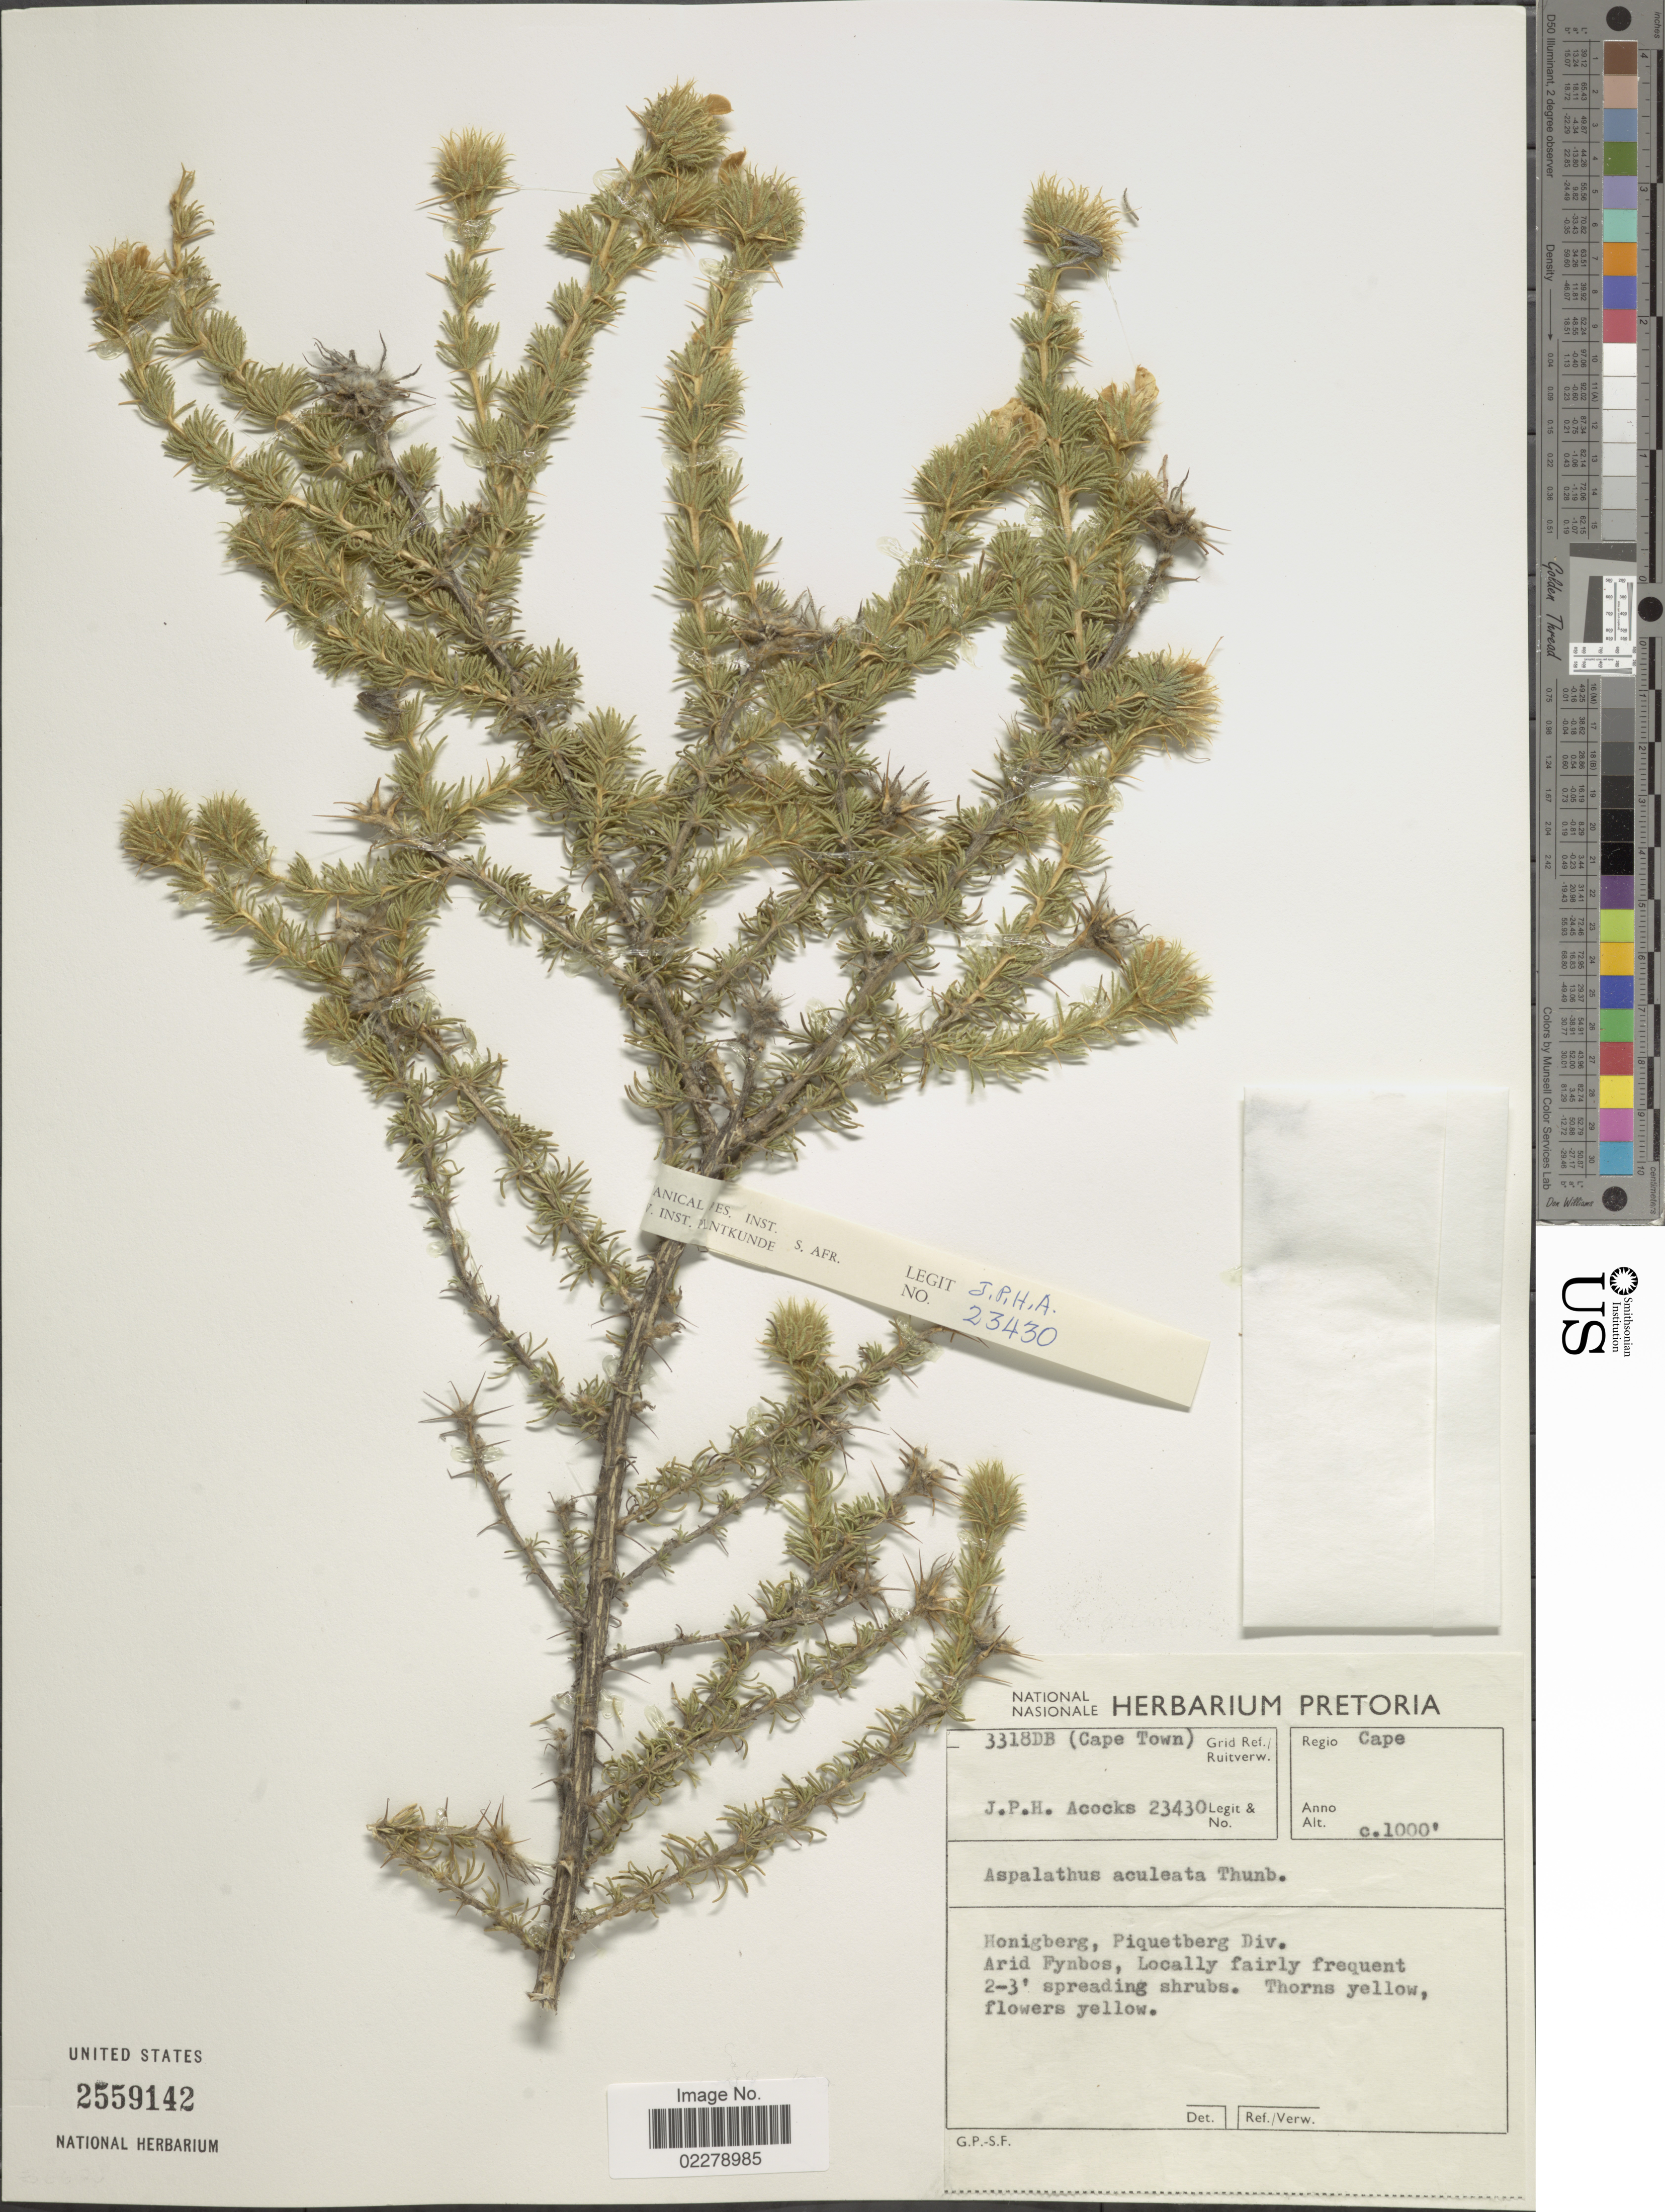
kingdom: Plantae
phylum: Tracheophyta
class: Magnoliopsida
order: Fabales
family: Fabaceae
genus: Aspalathus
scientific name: Aspalathus aculeata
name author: Thunb.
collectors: J. P. Acocks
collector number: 23430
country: South Africa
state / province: Western Cape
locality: Regio Cape. Honigberg. Piquetberg Div.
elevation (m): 305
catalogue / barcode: US 2559142